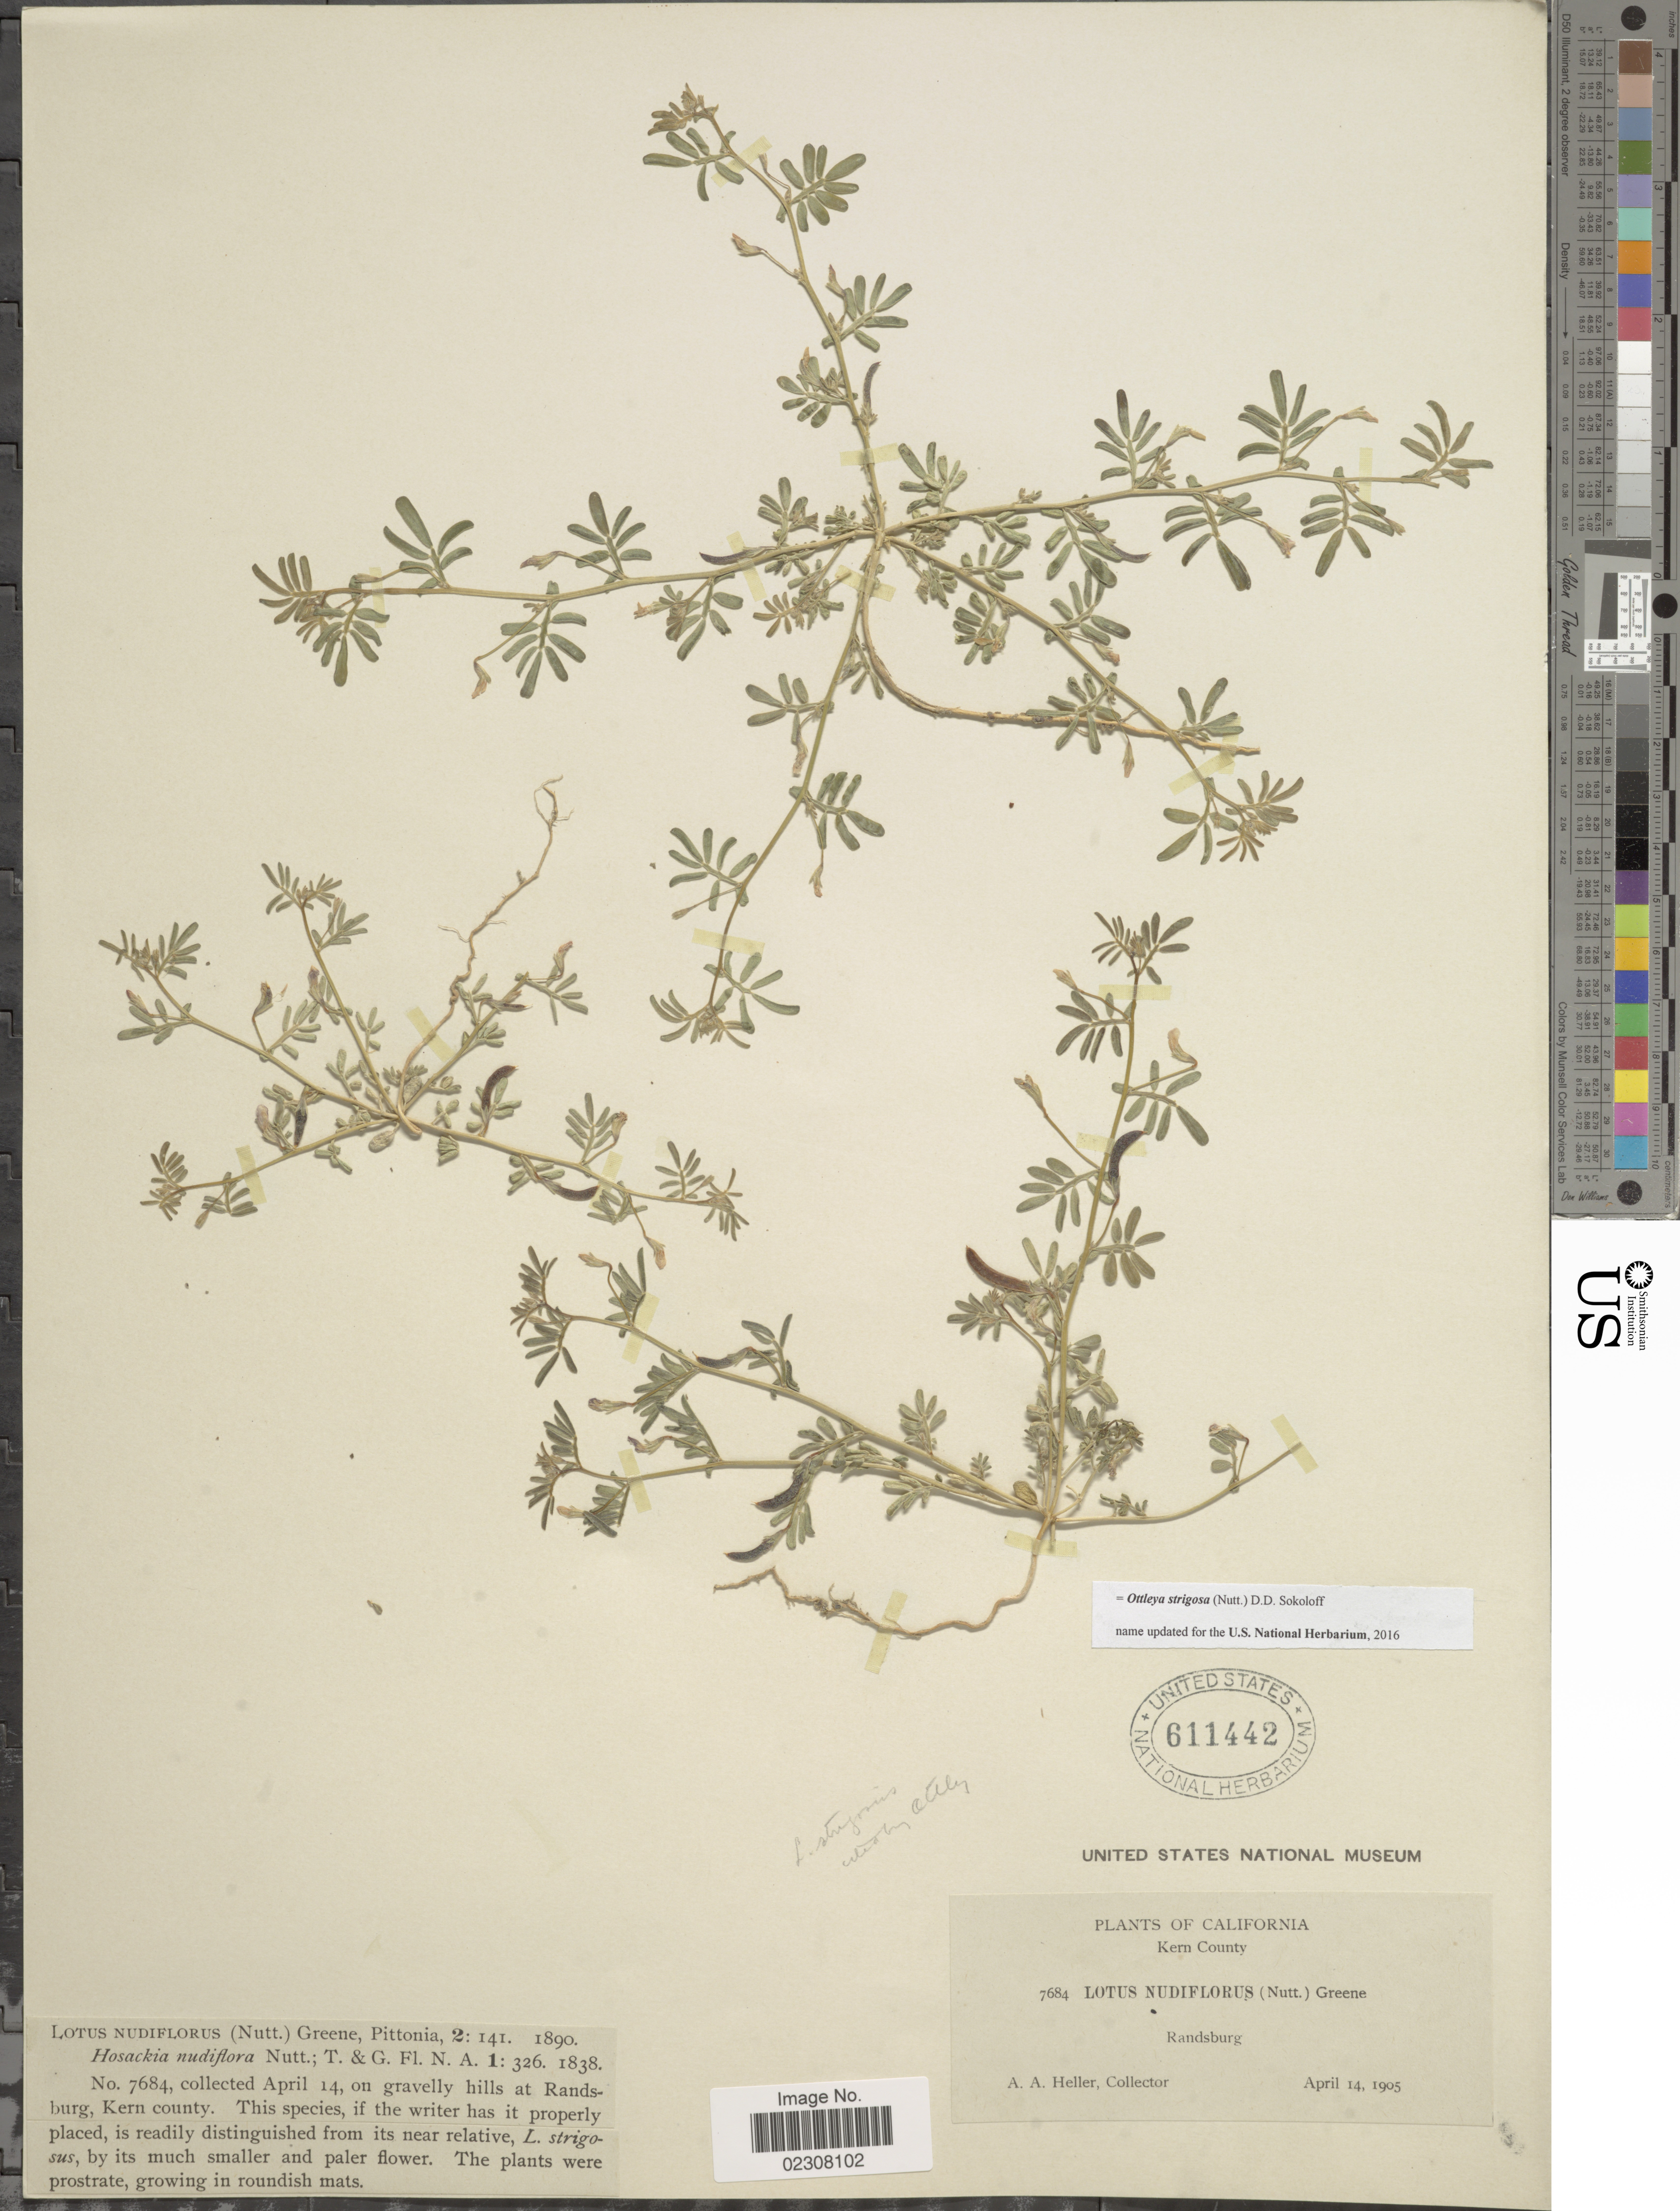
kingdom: Plantae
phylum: Tracheophyta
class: Magnoliopsida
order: Fabales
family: Fabaceae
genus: Ottleya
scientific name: Ottleya strigosa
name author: (Nutt.) D.D. Sokoloff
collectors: A. A. Heller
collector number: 7684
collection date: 1905-04-14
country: United States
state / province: California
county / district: Kern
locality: Kern County, Randsburg, on gravelly hills at Randsburg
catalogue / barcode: US 611442